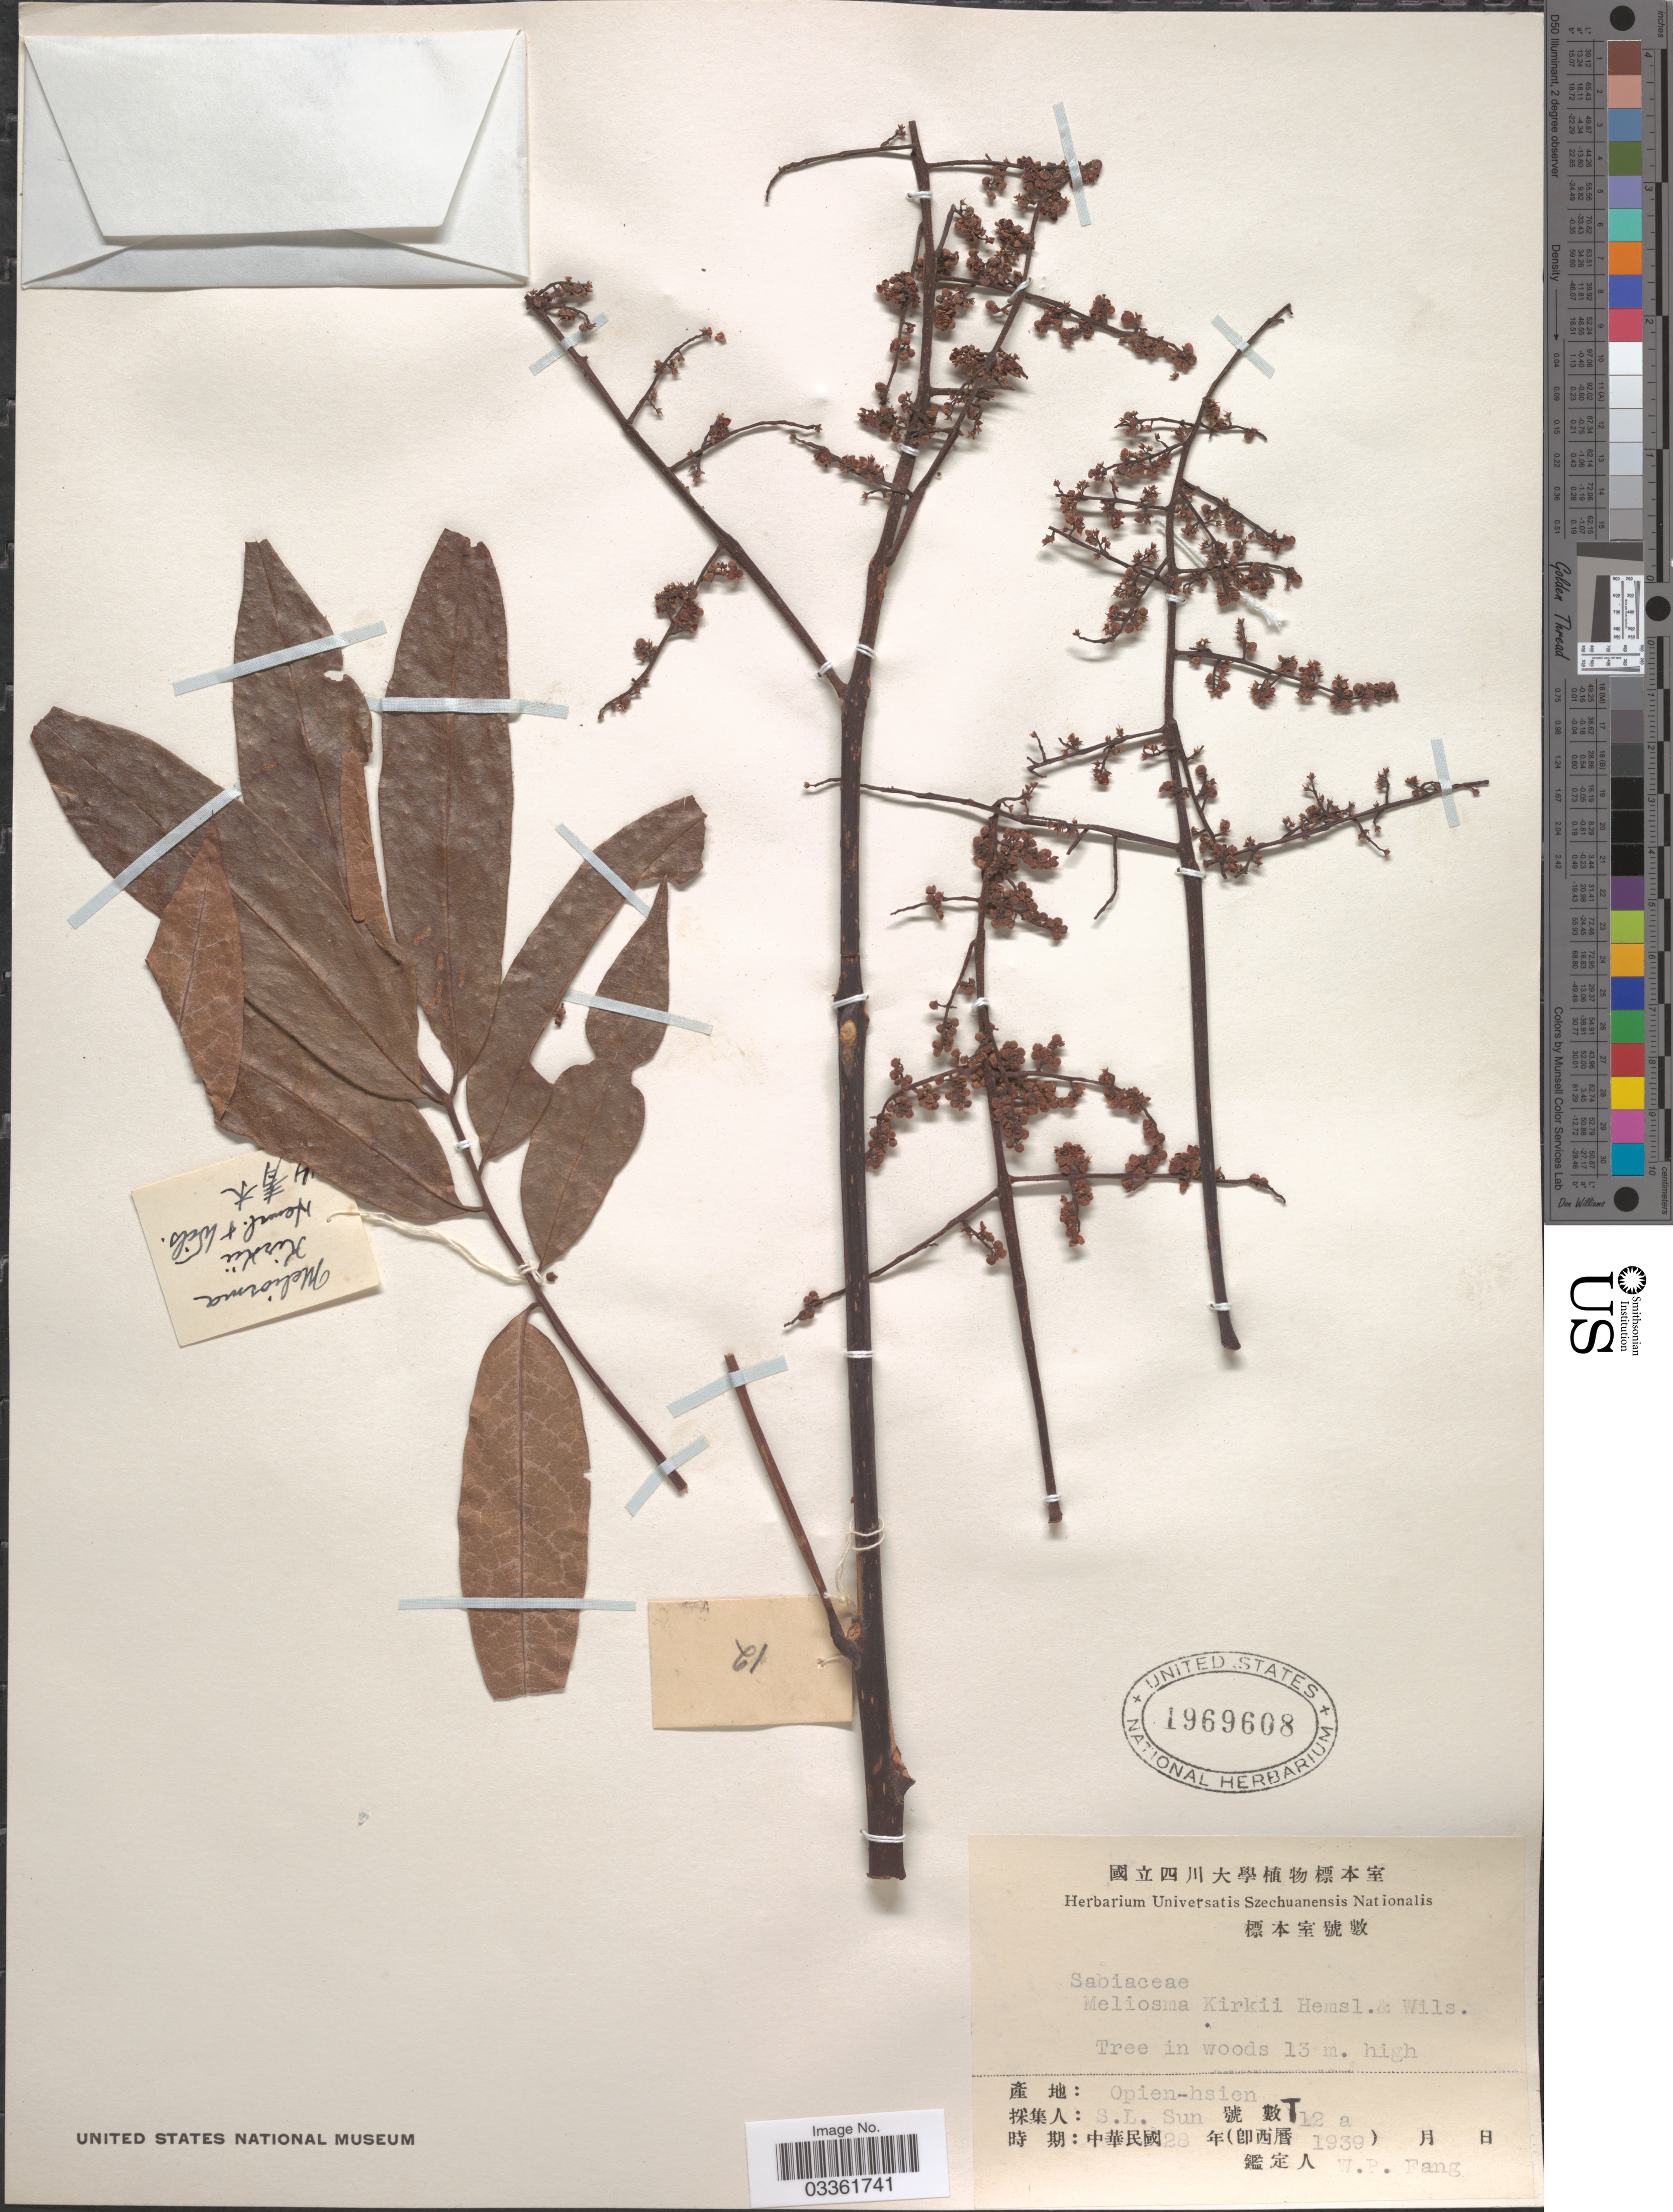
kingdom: Plantae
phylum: Tracheophyta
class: Magnoliopsida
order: Proteales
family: Sabiaceae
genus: Meliosma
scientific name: Meliosma kirkii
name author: Hemsl. & E.H. Wilson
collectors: S. L. Sun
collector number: T12a?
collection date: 1939-12-28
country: China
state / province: Sichuan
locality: Opien-hsien.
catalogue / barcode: US 1969608